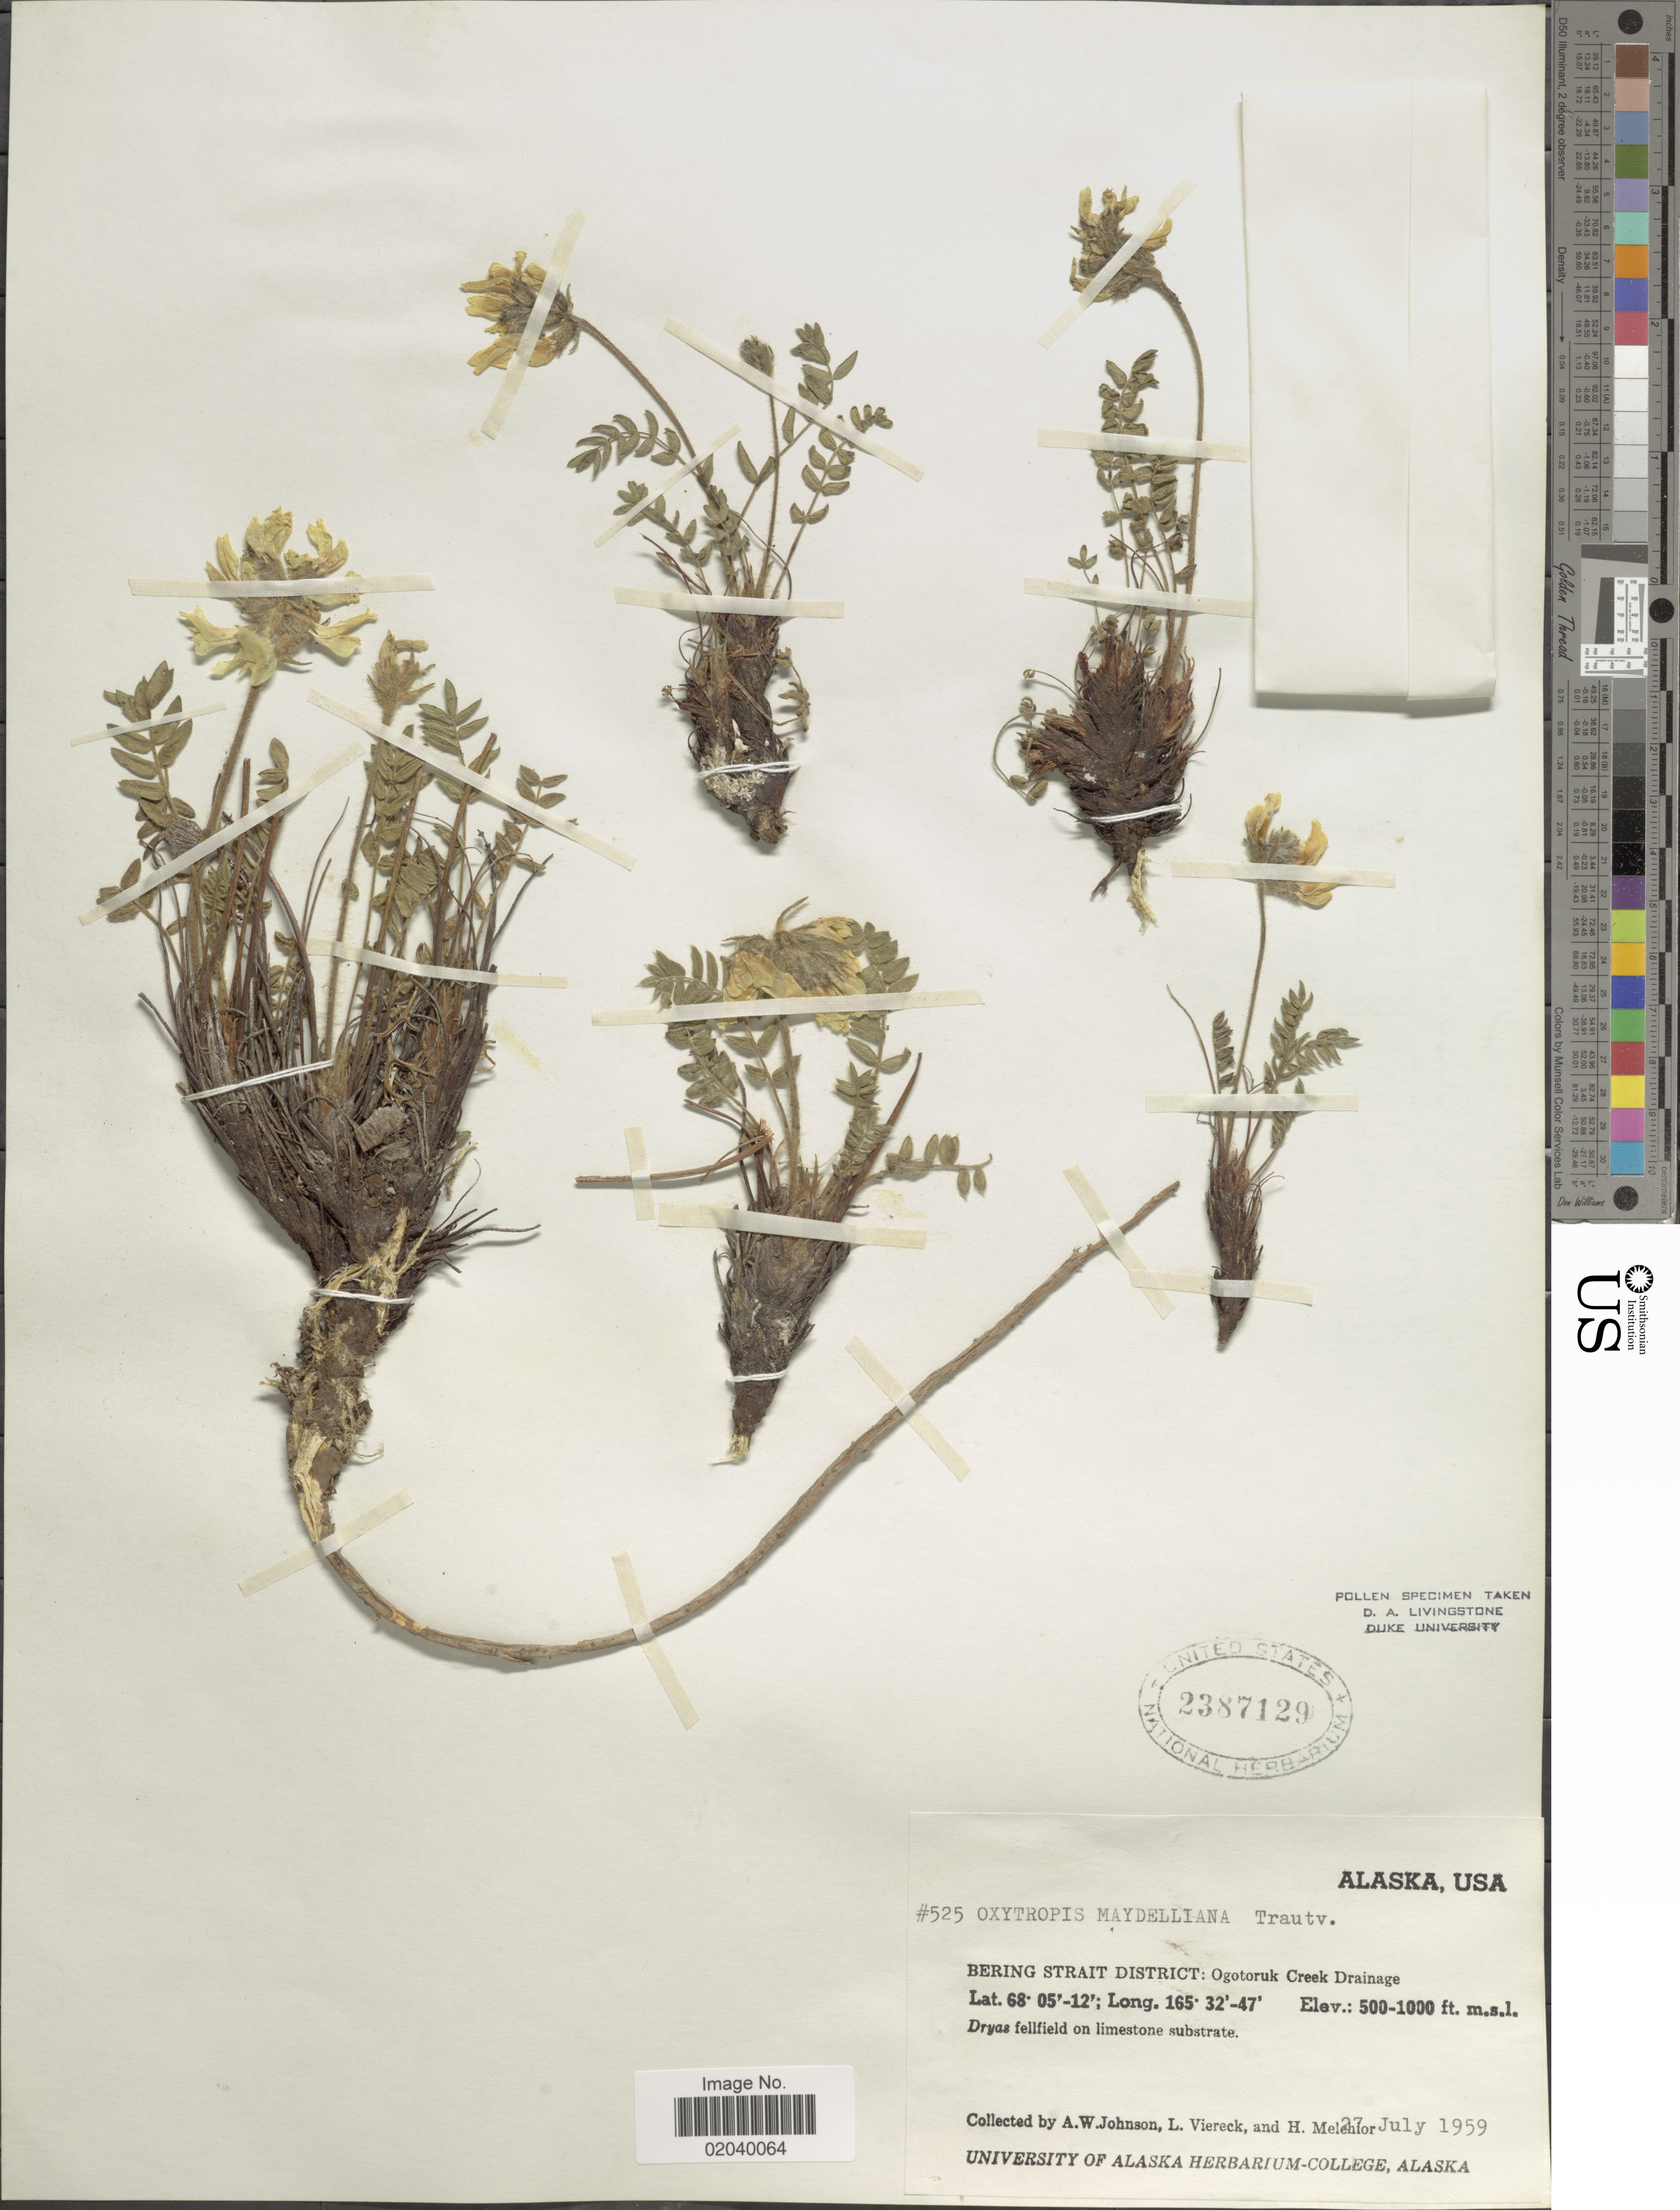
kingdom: Plantae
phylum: Tracheophyta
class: Magnoliopsida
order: Fabales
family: Fabaceae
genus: Oxytropis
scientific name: Oxytropis maydelliana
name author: Trautv.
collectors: A. W. Johnson, L. Viereck & H. Melchior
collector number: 525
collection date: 1959-07-27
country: United States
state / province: Alaska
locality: Berig Strait District: Ogotoruk Creek Drainage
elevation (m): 152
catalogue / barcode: US 2387129